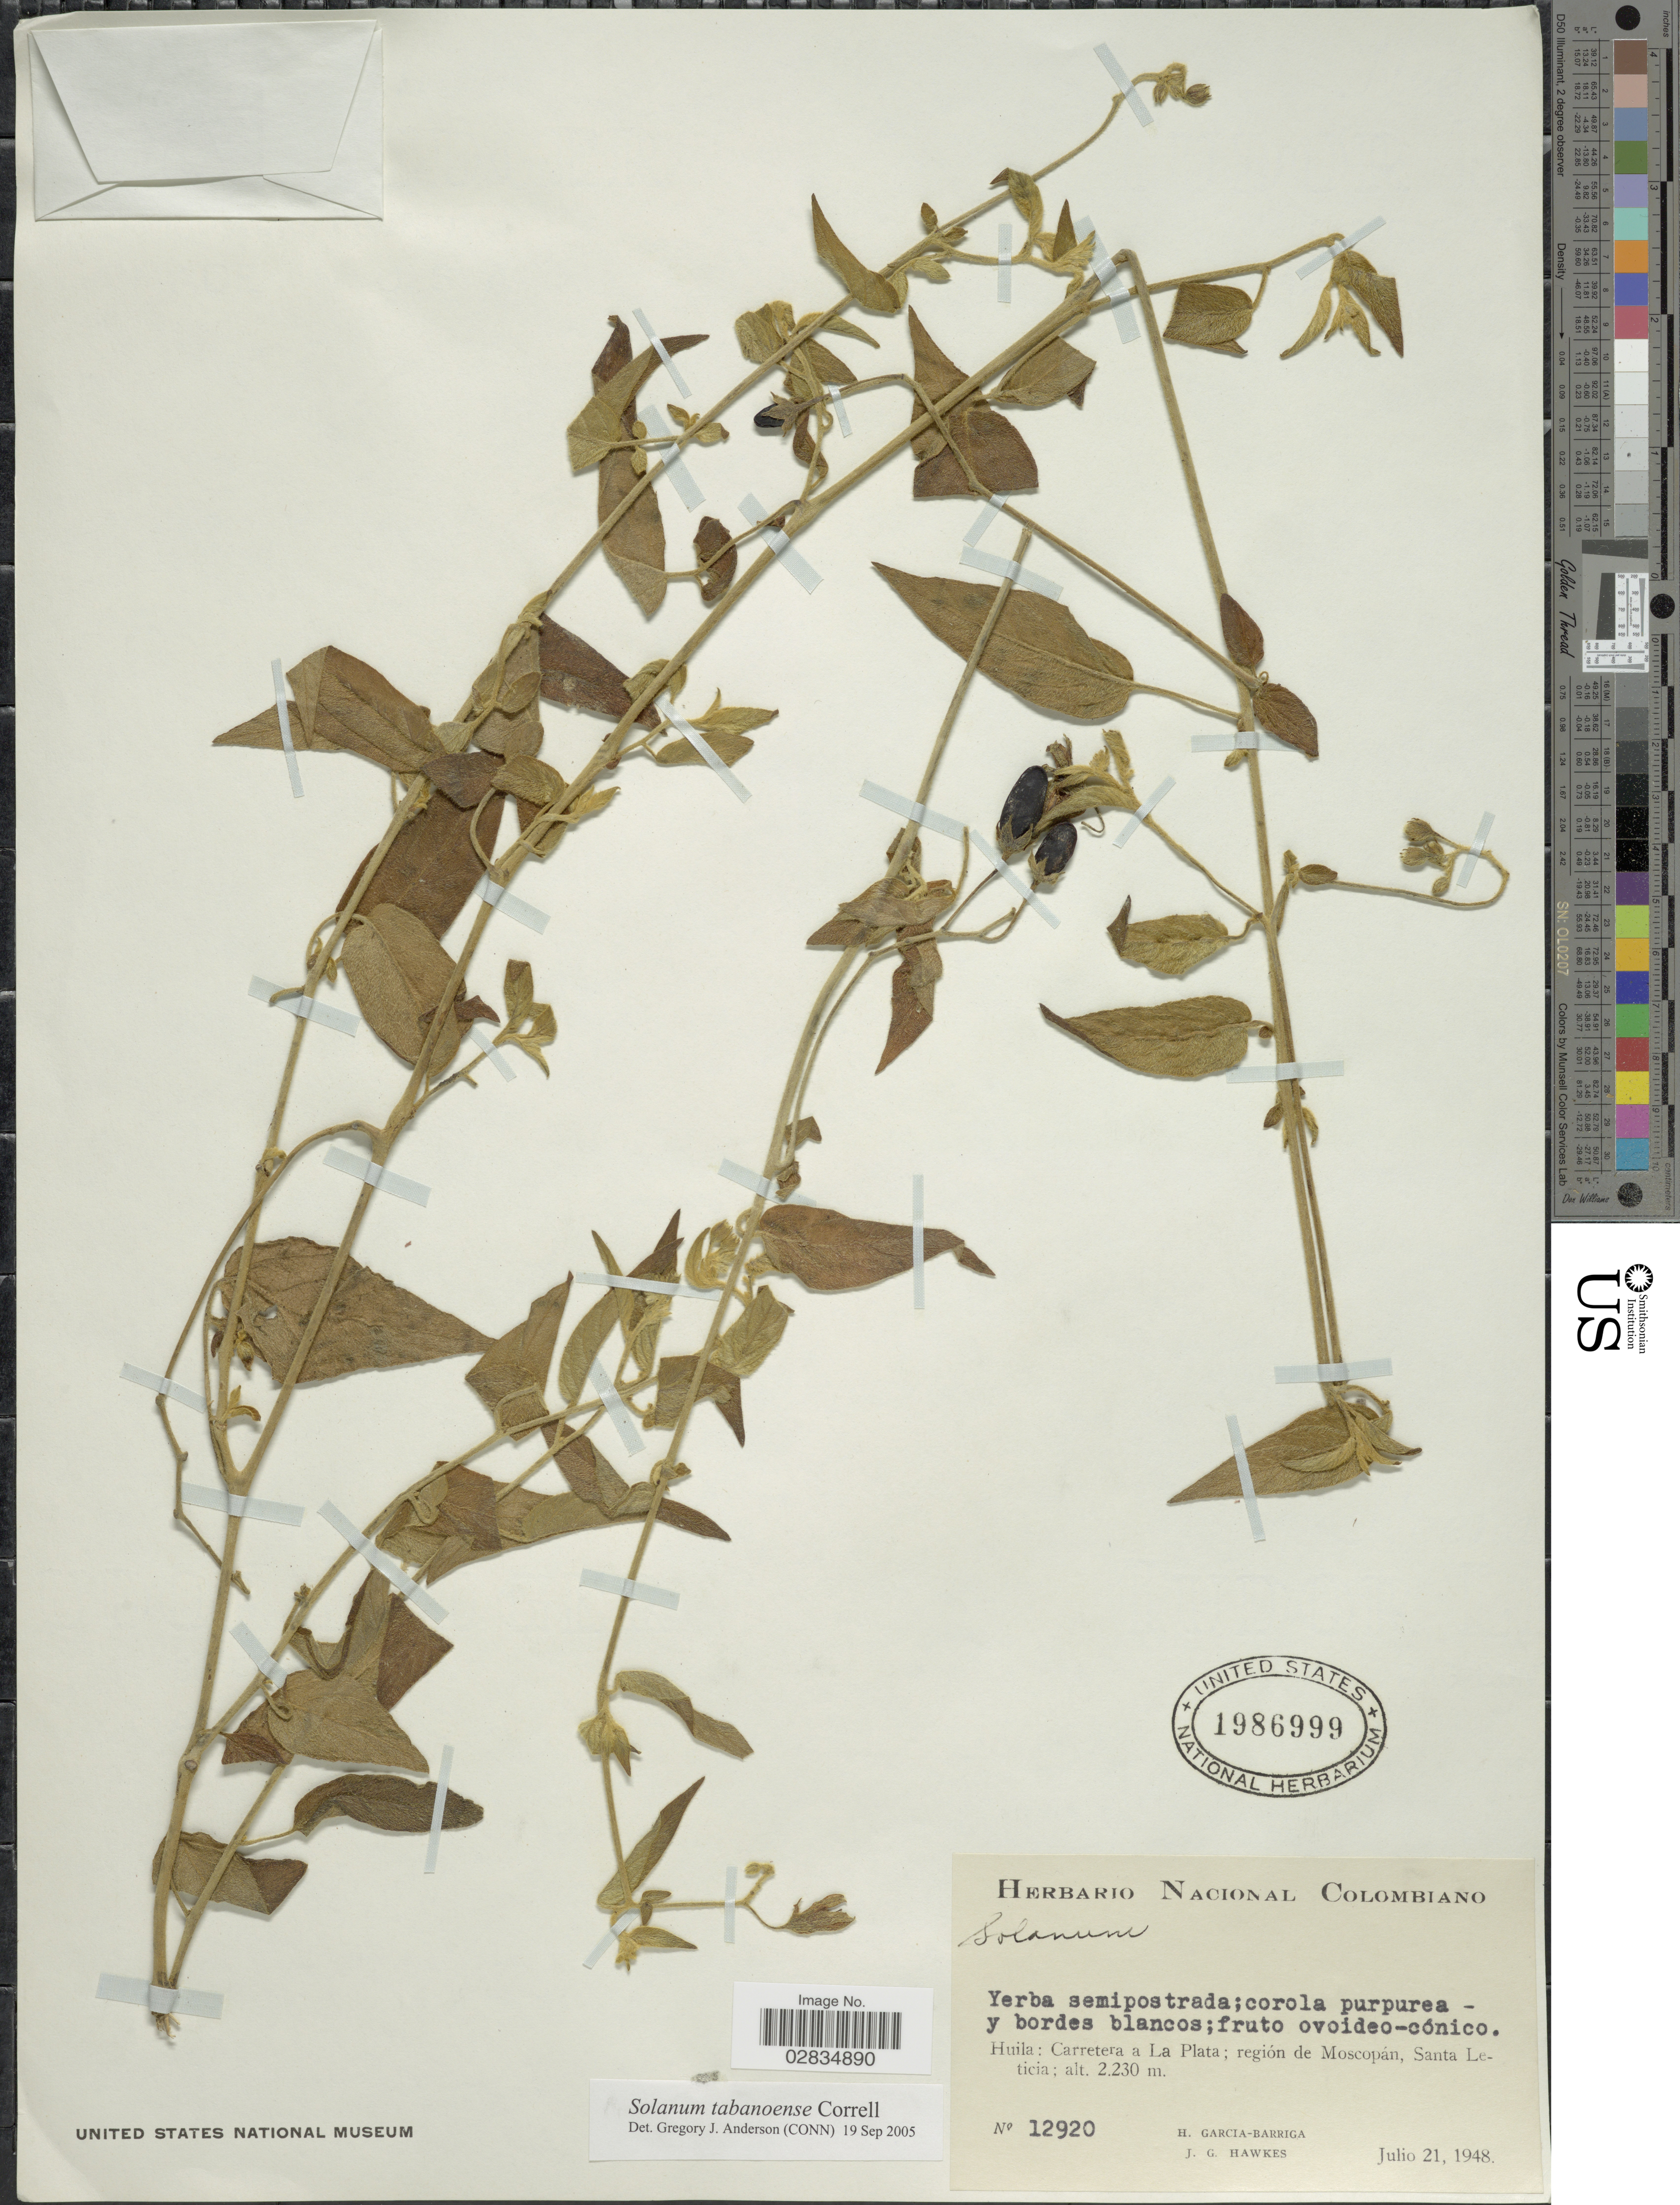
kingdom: Plantae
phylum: Tracheophyta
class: Magnoliopsida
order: Solanales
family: Solanaceae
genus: Solanum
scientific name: Solanum tabanoense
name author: Correll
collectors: H. García Barriga & J. Hawkes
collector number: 12920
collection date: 1948-07-21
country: Colombia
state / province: Huila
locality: Carretera a La Plata; región de Moscopán, Santa Leticia.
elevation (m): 2230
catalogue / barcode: US 1986999